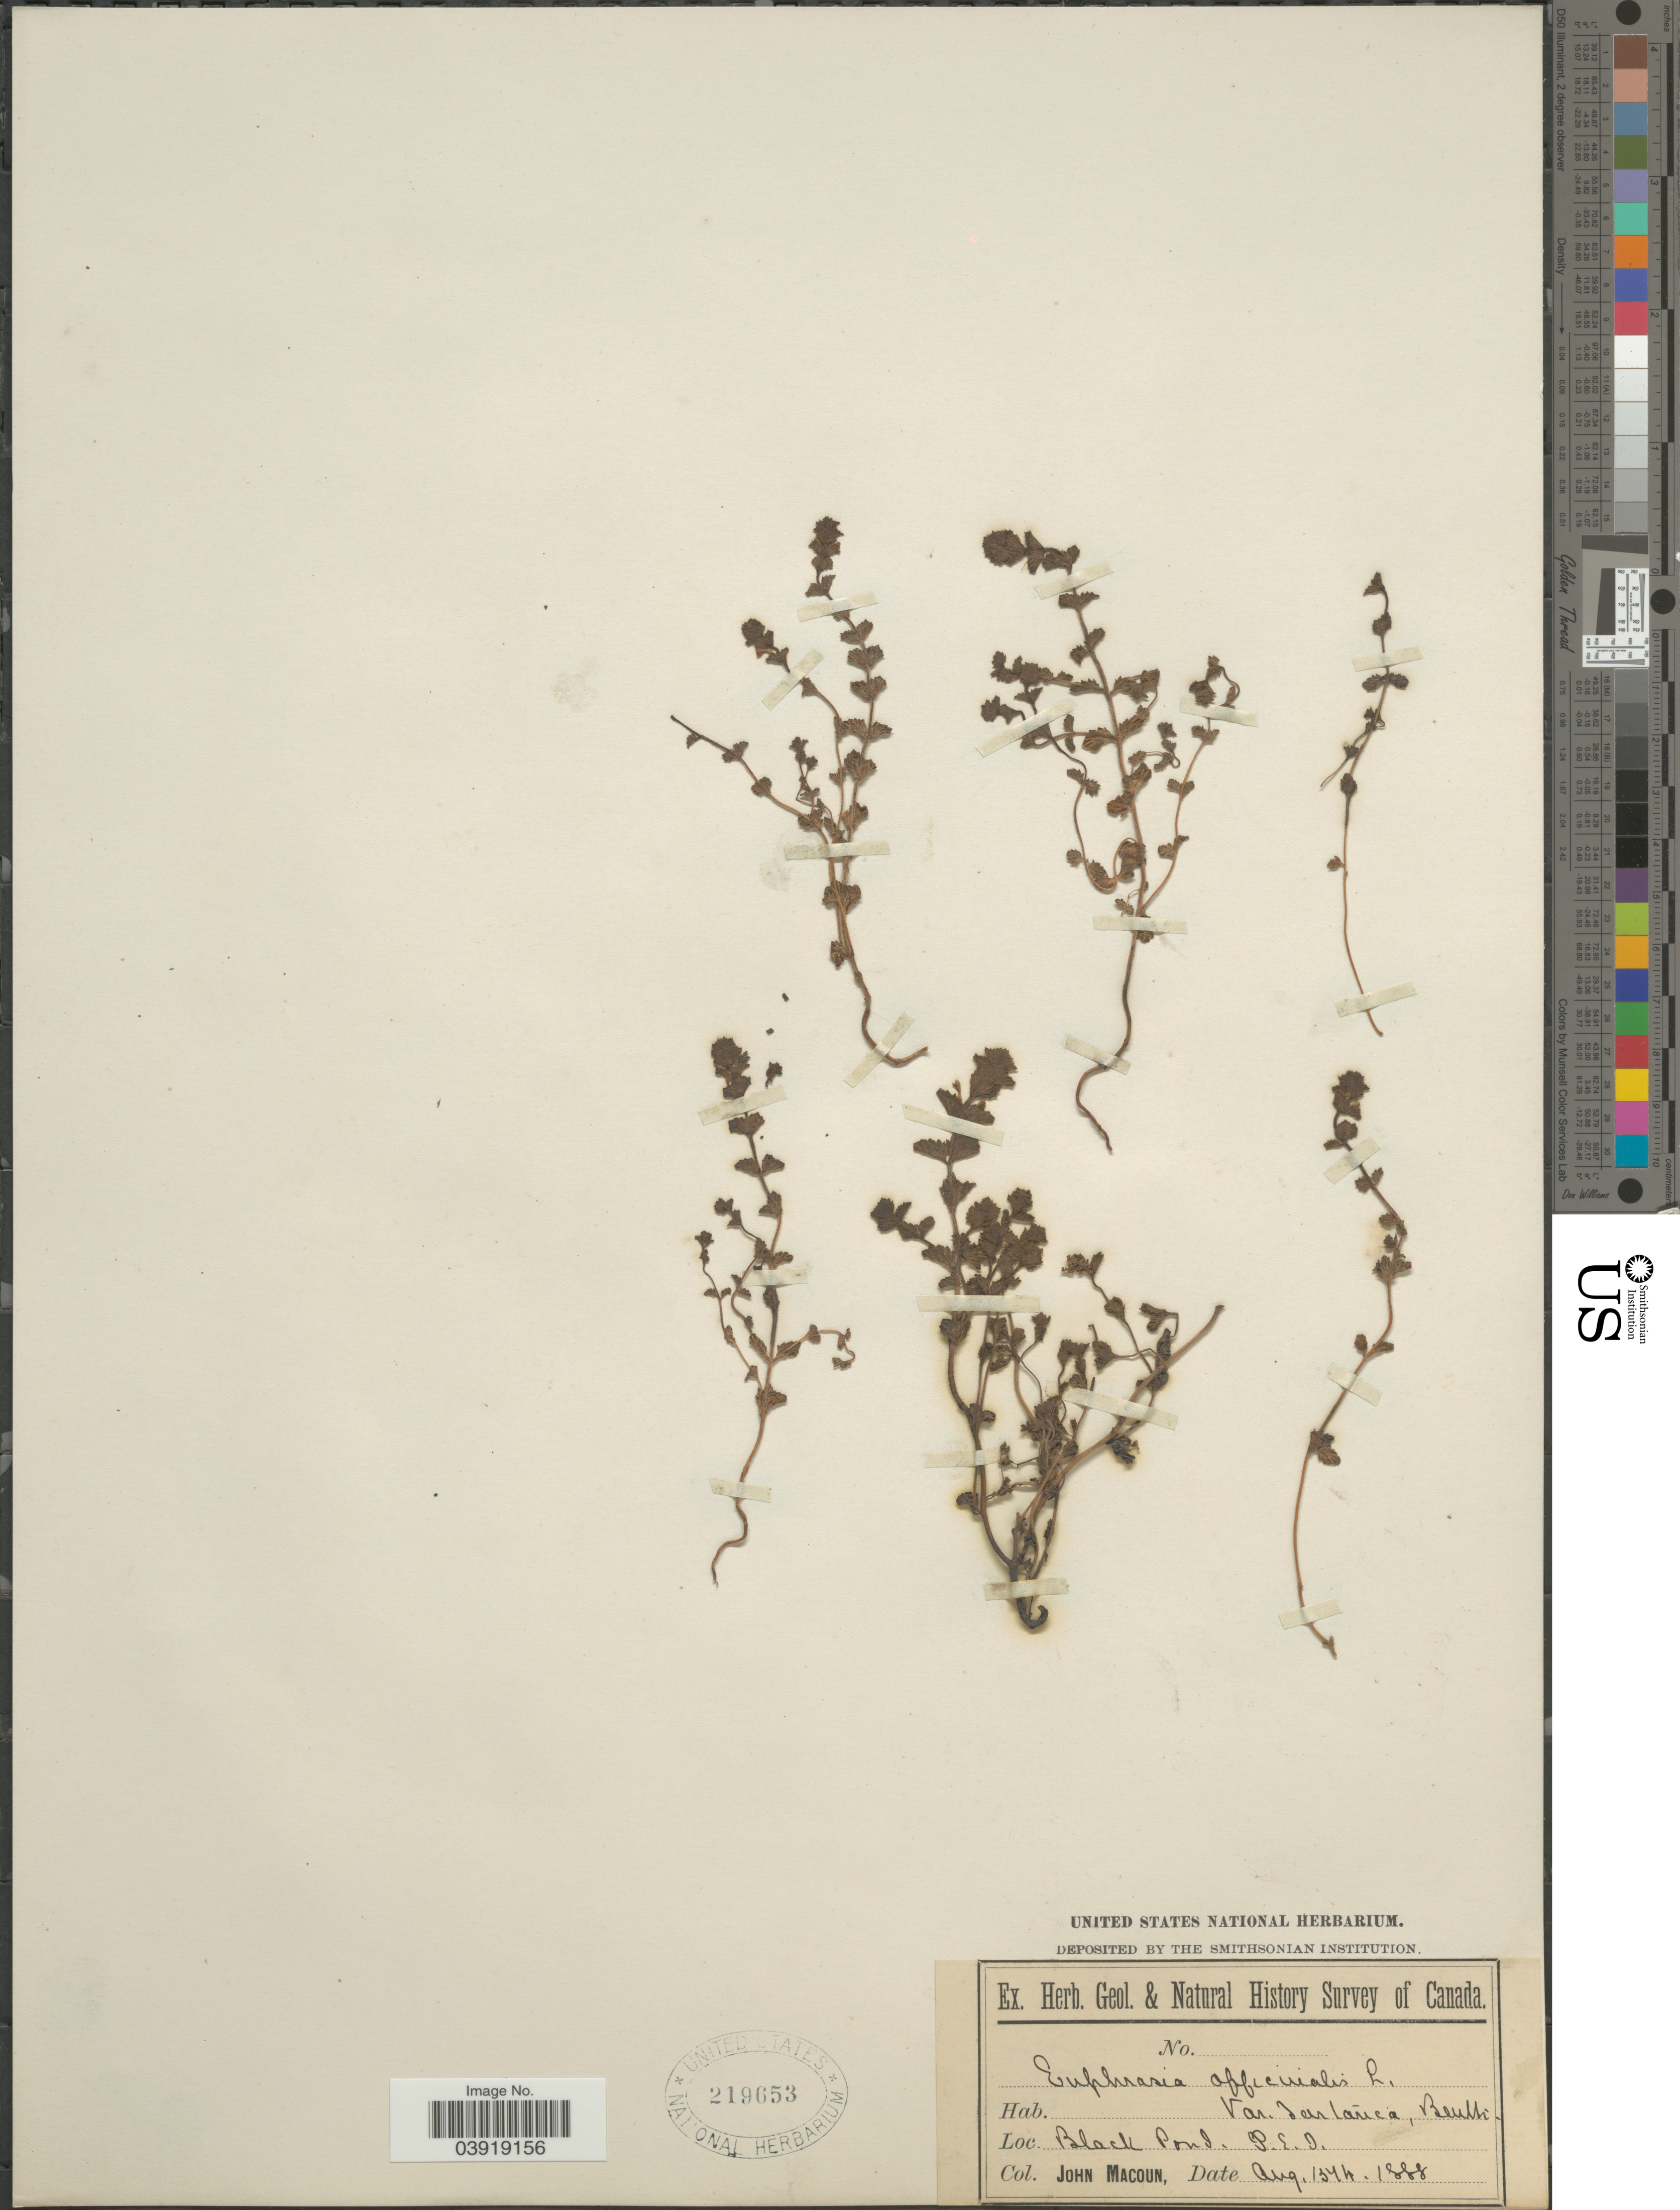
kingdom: Plantae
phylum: Tracheophyta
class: Magnoliopsida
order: Lamiales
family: Orobanchaceae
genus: Euphrasia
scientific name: Euphrasia sp.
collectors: J. Macoun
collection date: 1888-08-15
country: Canada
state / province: Prince Edward Island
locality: Black Pond.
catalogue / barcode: US 219653